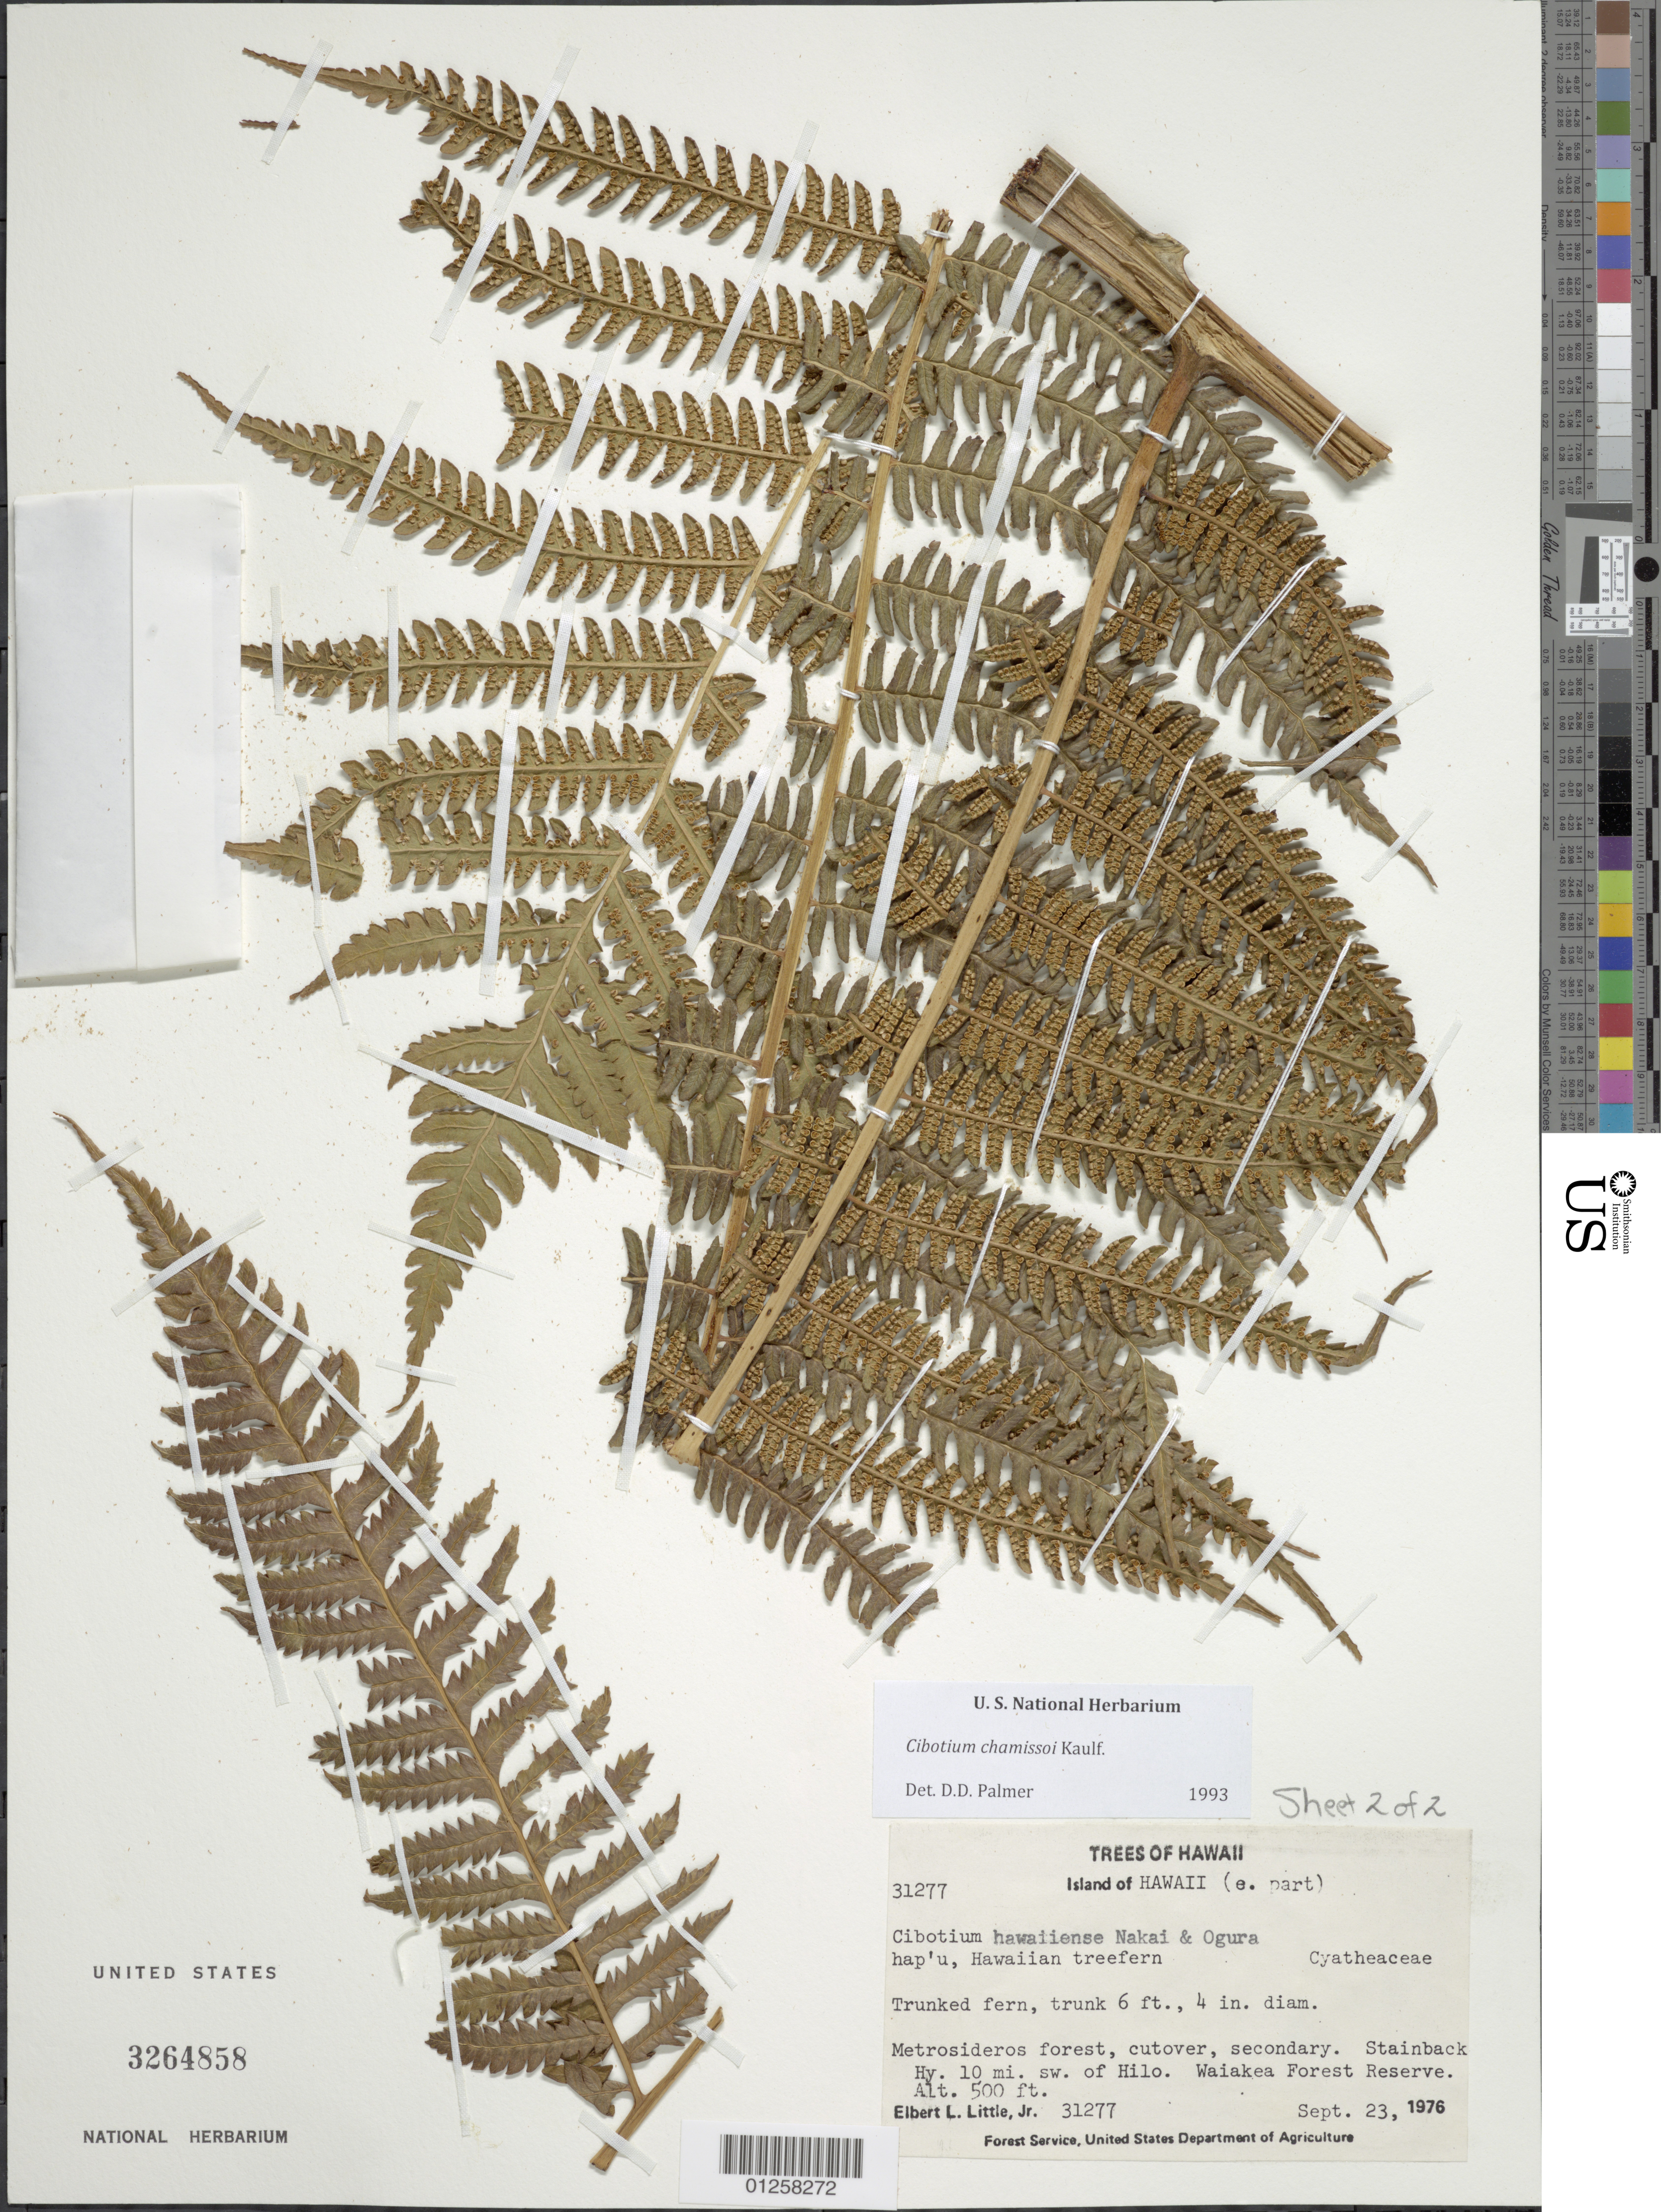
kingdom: Plantae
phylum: Tracheophyta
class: Polypodiopsida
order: Cyatheales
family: Cibotiaceae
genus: Cibotium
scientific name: Cibotium chamissoi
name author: Kaulf.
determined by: Palmer, D. D.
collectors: E. L. Little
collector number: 31277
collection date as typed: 23 Sep 1976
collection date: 1976-09-23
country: United States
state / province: Hawaii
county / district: Hawaii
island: Hawaii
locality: Stainback hwy. 10 miles southwest of Hilo, Hilo Forest Reserve. Waiakea Forest Reserve.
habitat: Forest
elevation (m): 152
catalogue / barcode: US 3264858